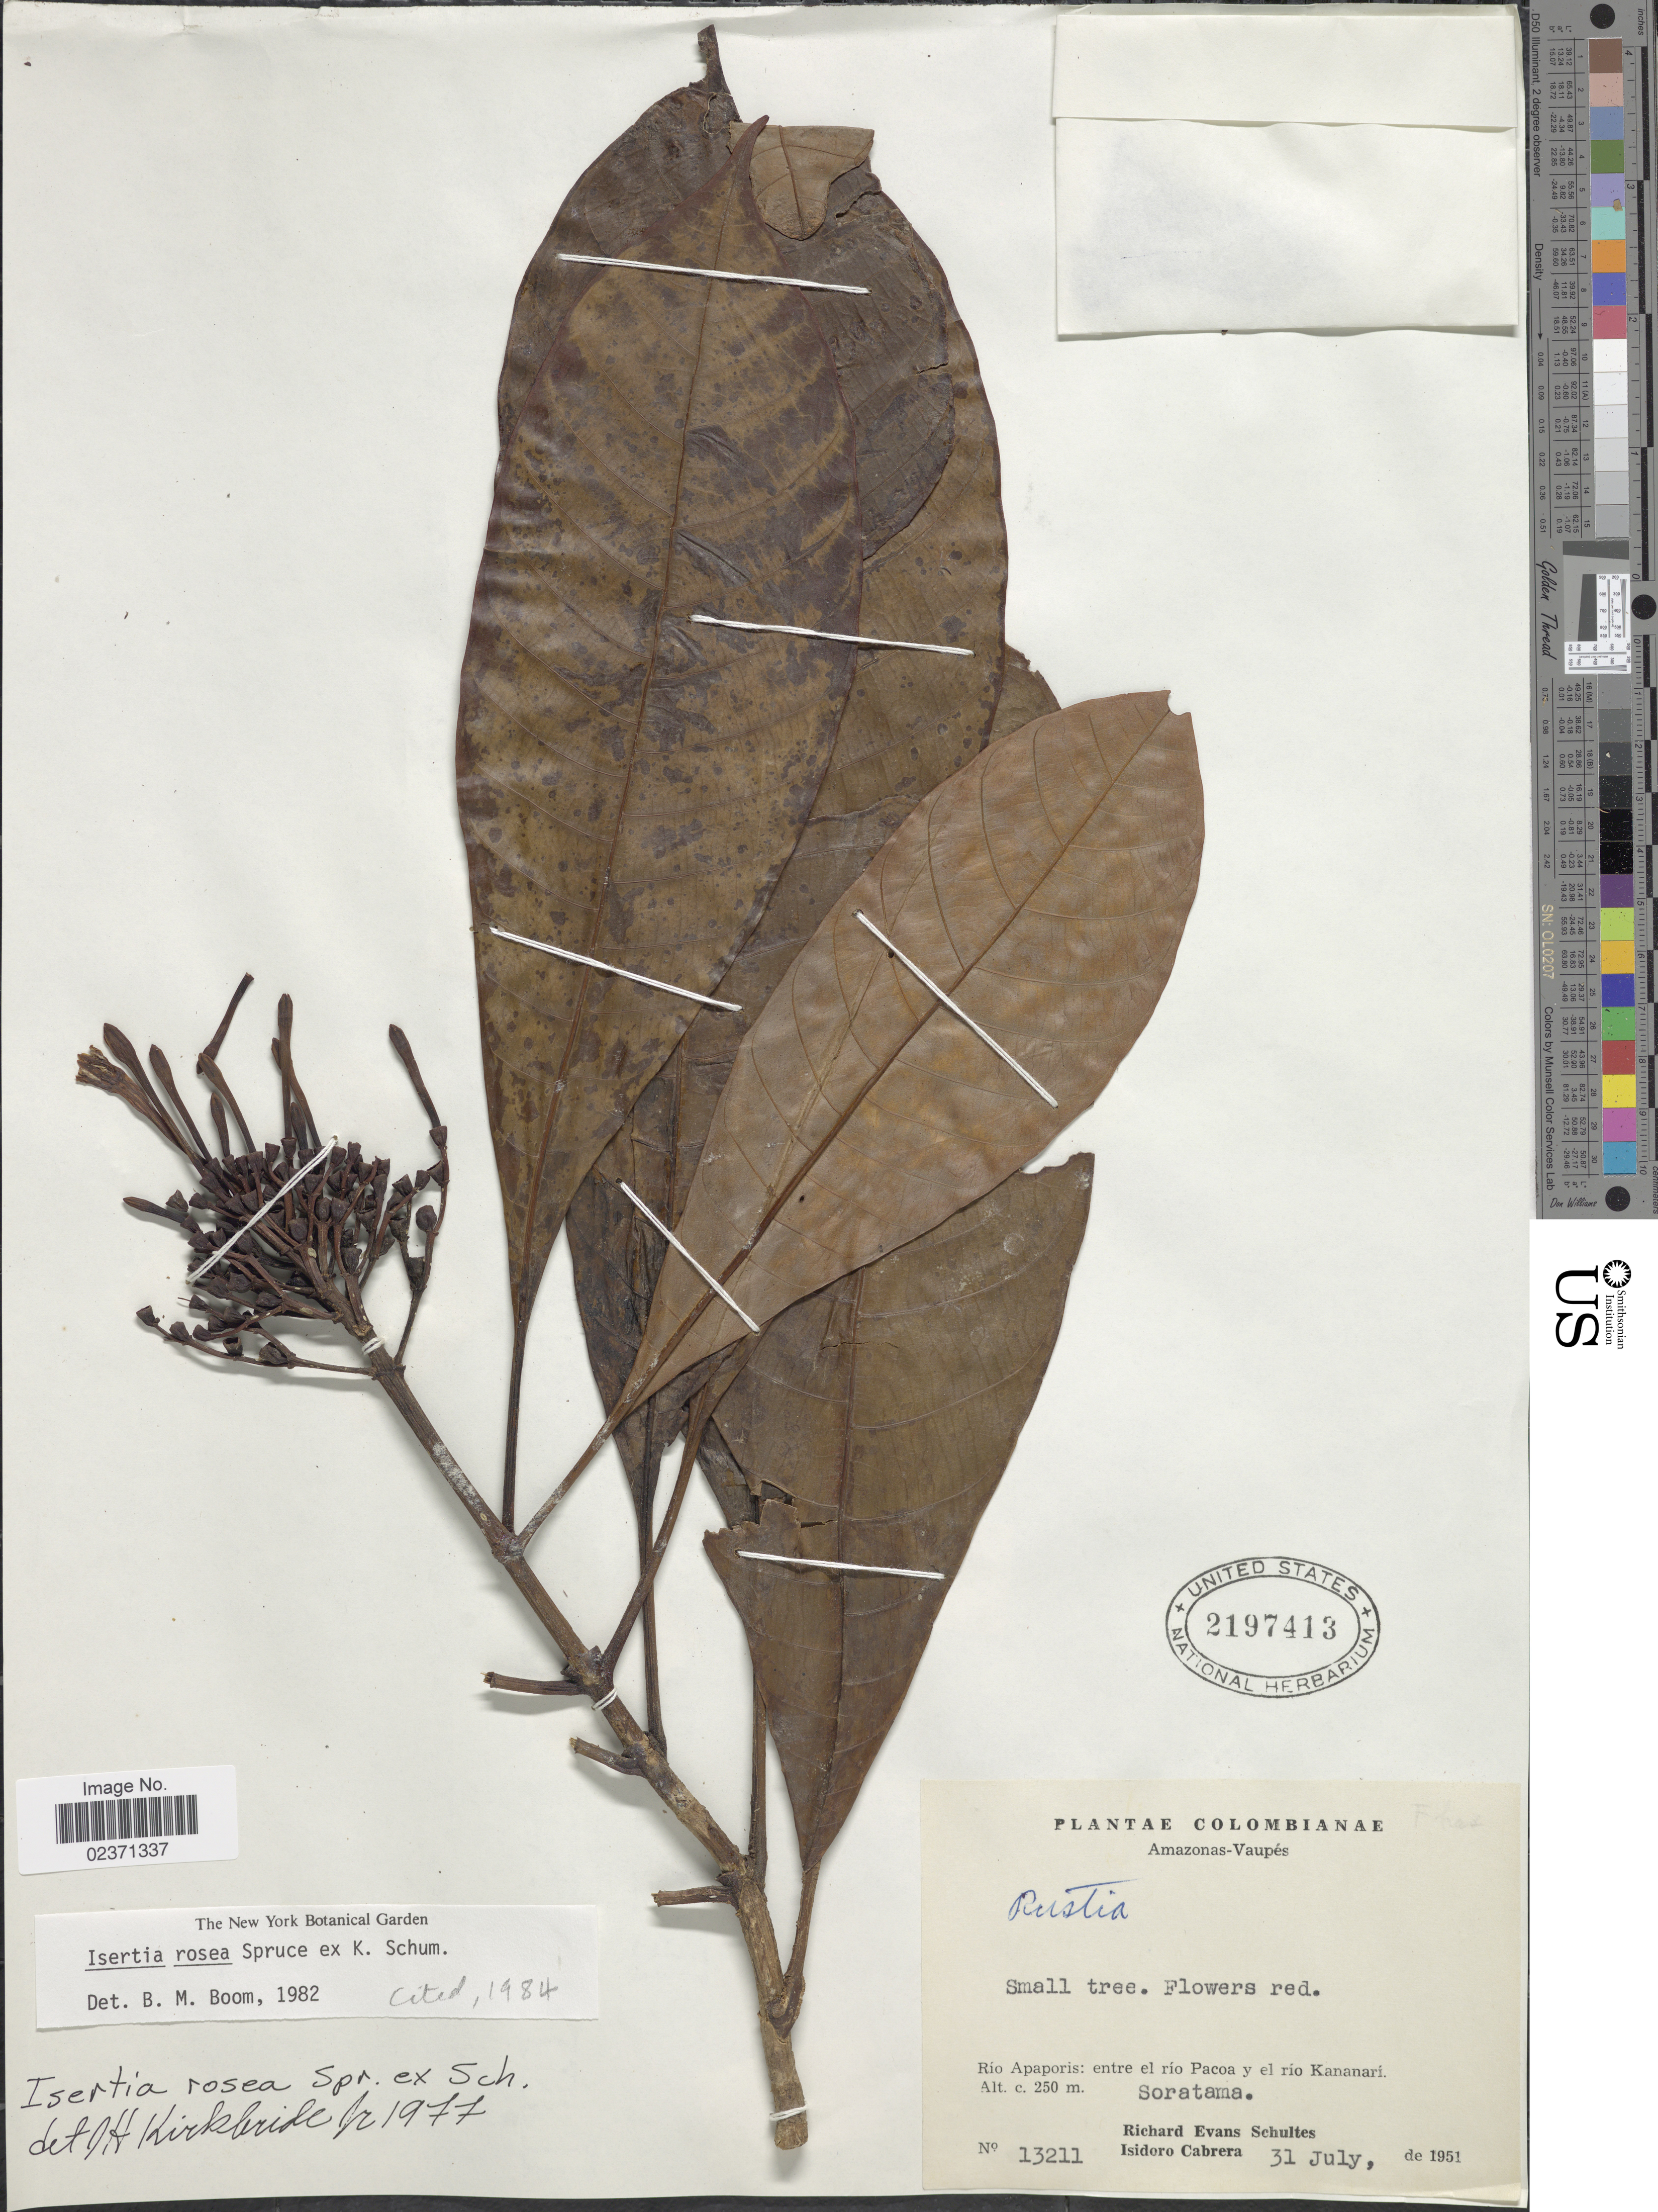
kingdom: Plantae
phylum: Tracheophyta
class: Magnoliopsida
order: Gentianales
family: Rubiaceae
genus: Isertia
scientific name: Isertia rosea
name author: Spruce ex K. Schum.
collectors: R. E. Schultes & I. Cabrera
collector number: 13211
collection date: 1951-07-31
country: Colombia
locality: Amazonas- Vaupes. Rio Apaporis: entre el rio Pacoa y el rio Kananari. Soratama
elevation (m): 250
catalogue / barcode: US 2197413